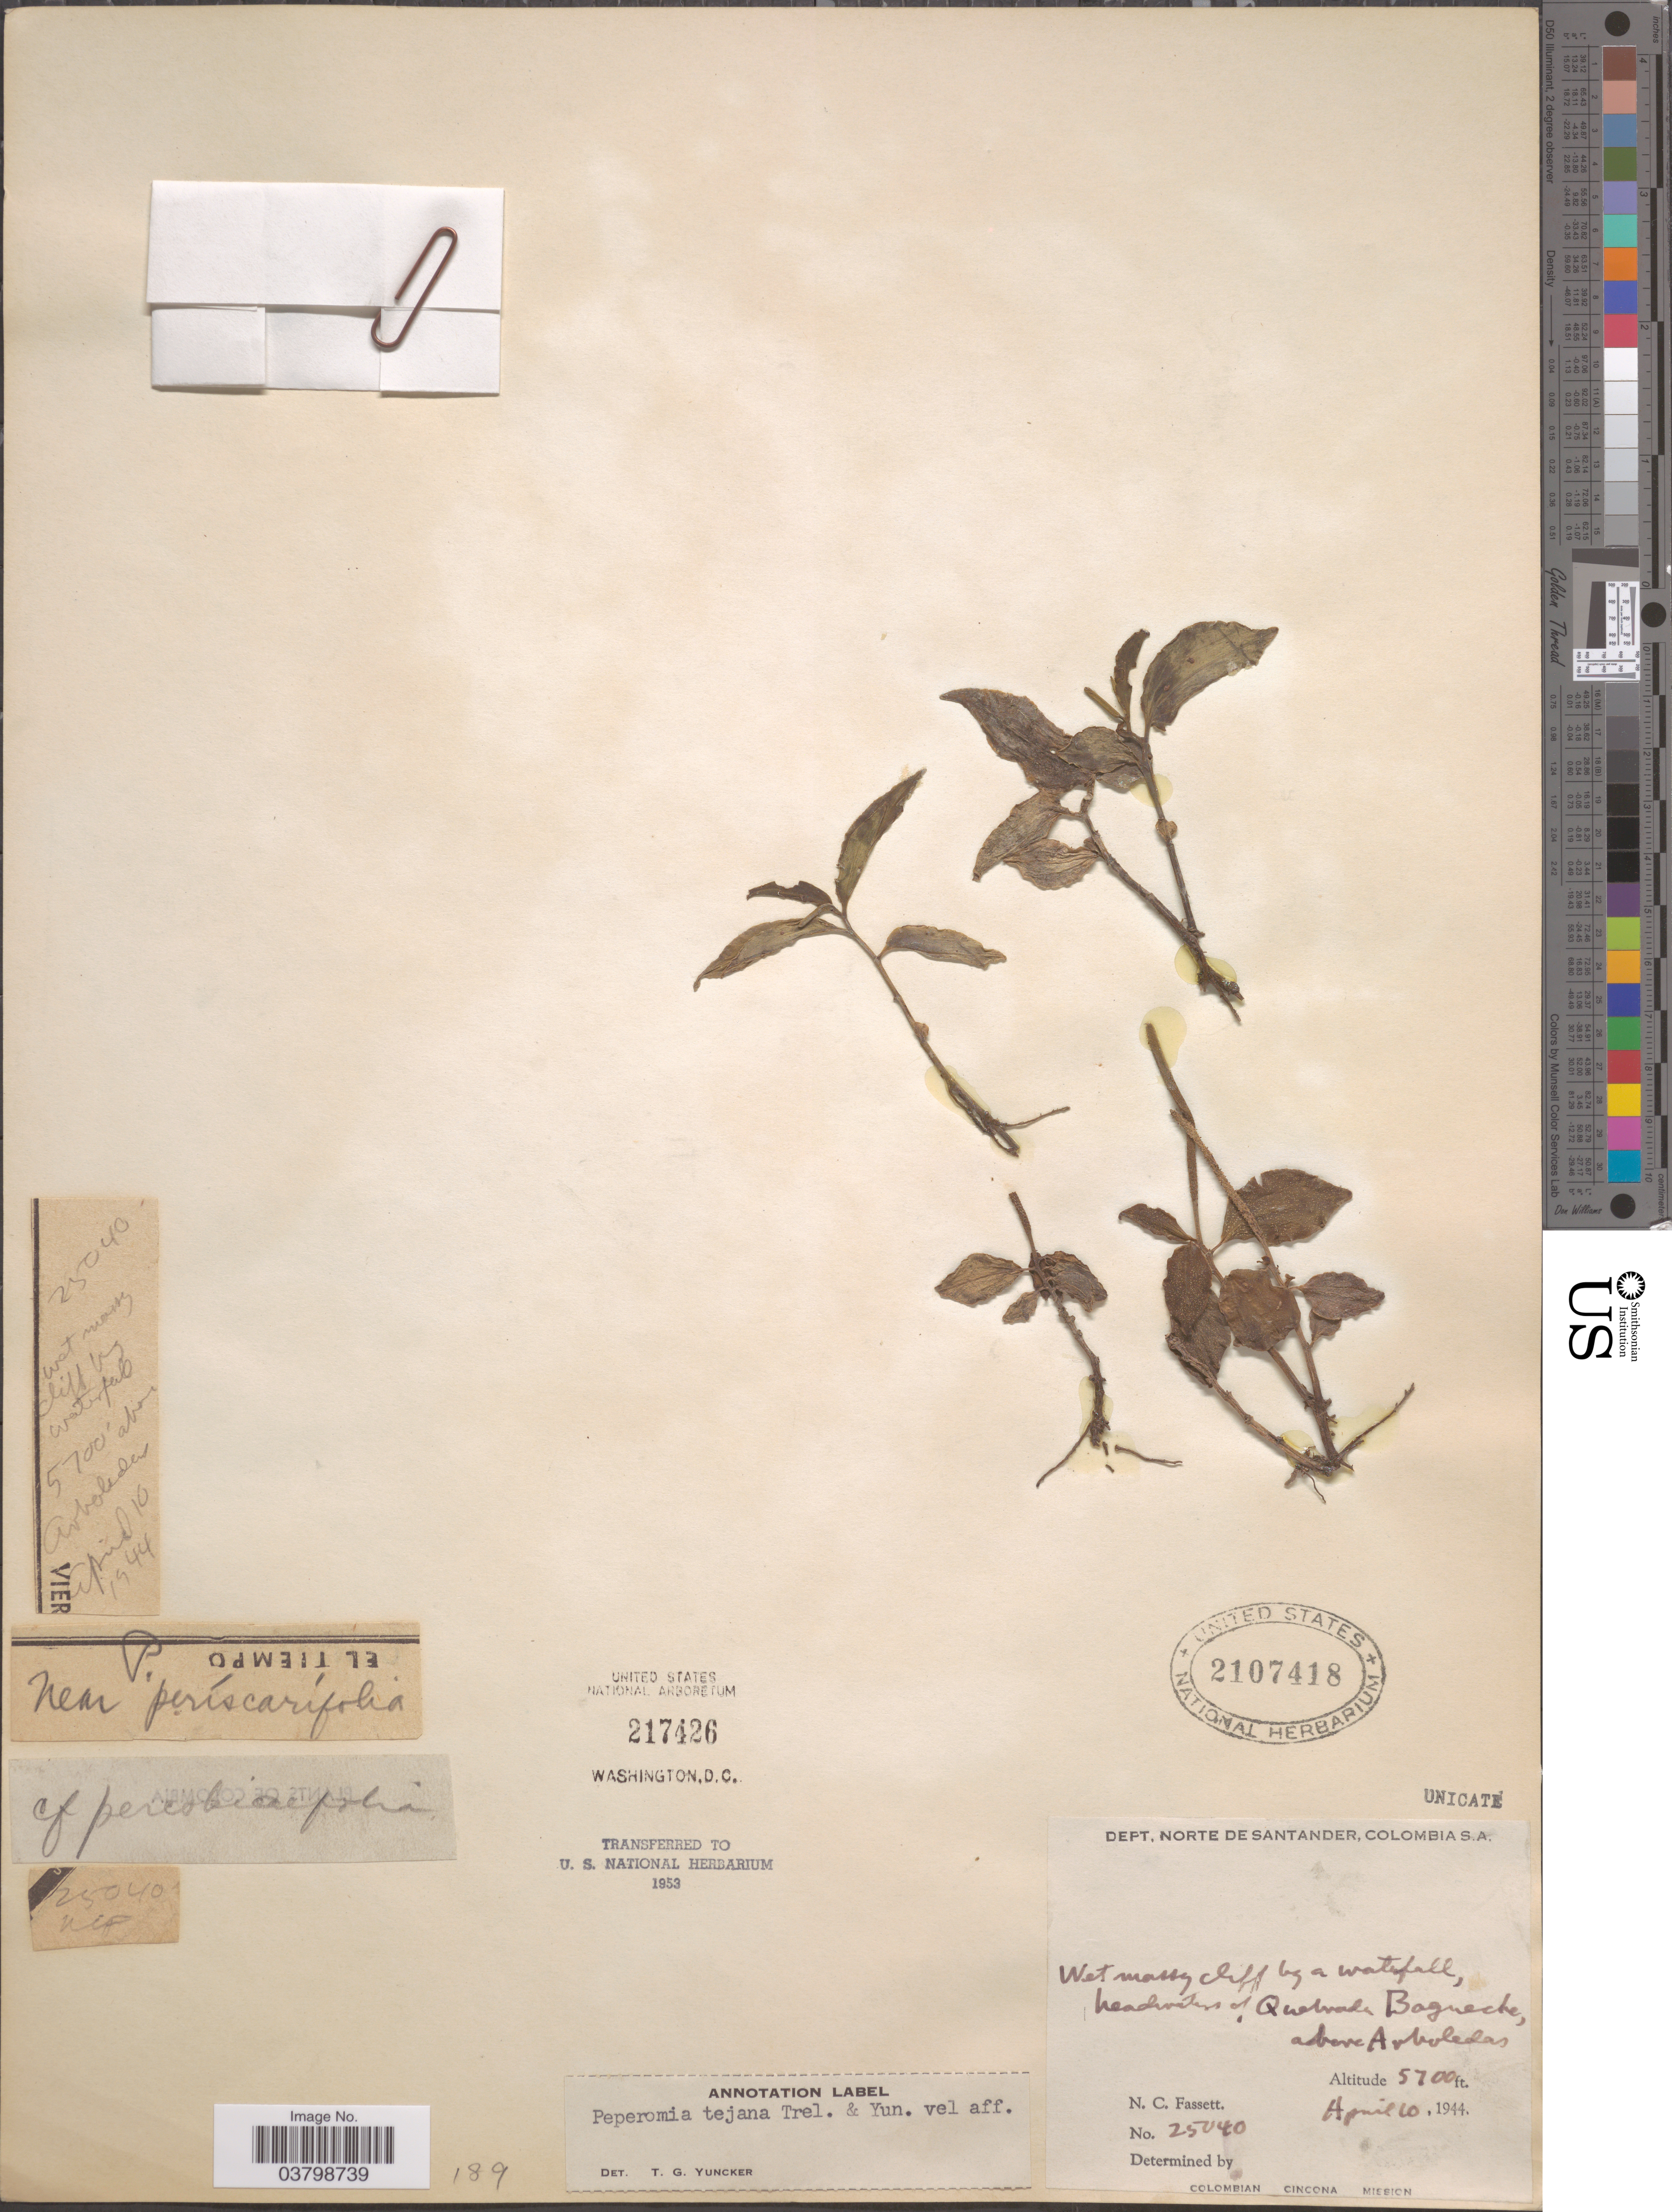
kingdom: Plantae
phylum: Tracheophyta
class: Magnoliopsida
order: Piperales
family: Piperaceae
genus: Peperomia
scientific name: Peperomia tejana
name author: Trel. & Yunck.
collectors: N. C. Fassett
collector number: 25040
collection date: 1944-04-10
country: Colombia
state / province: Norte de Santander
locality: Dept. Norte de Santander. Headwaters of Quebrada Bagueche, above Arboledas.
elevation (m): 1737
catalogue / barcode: US 2107418